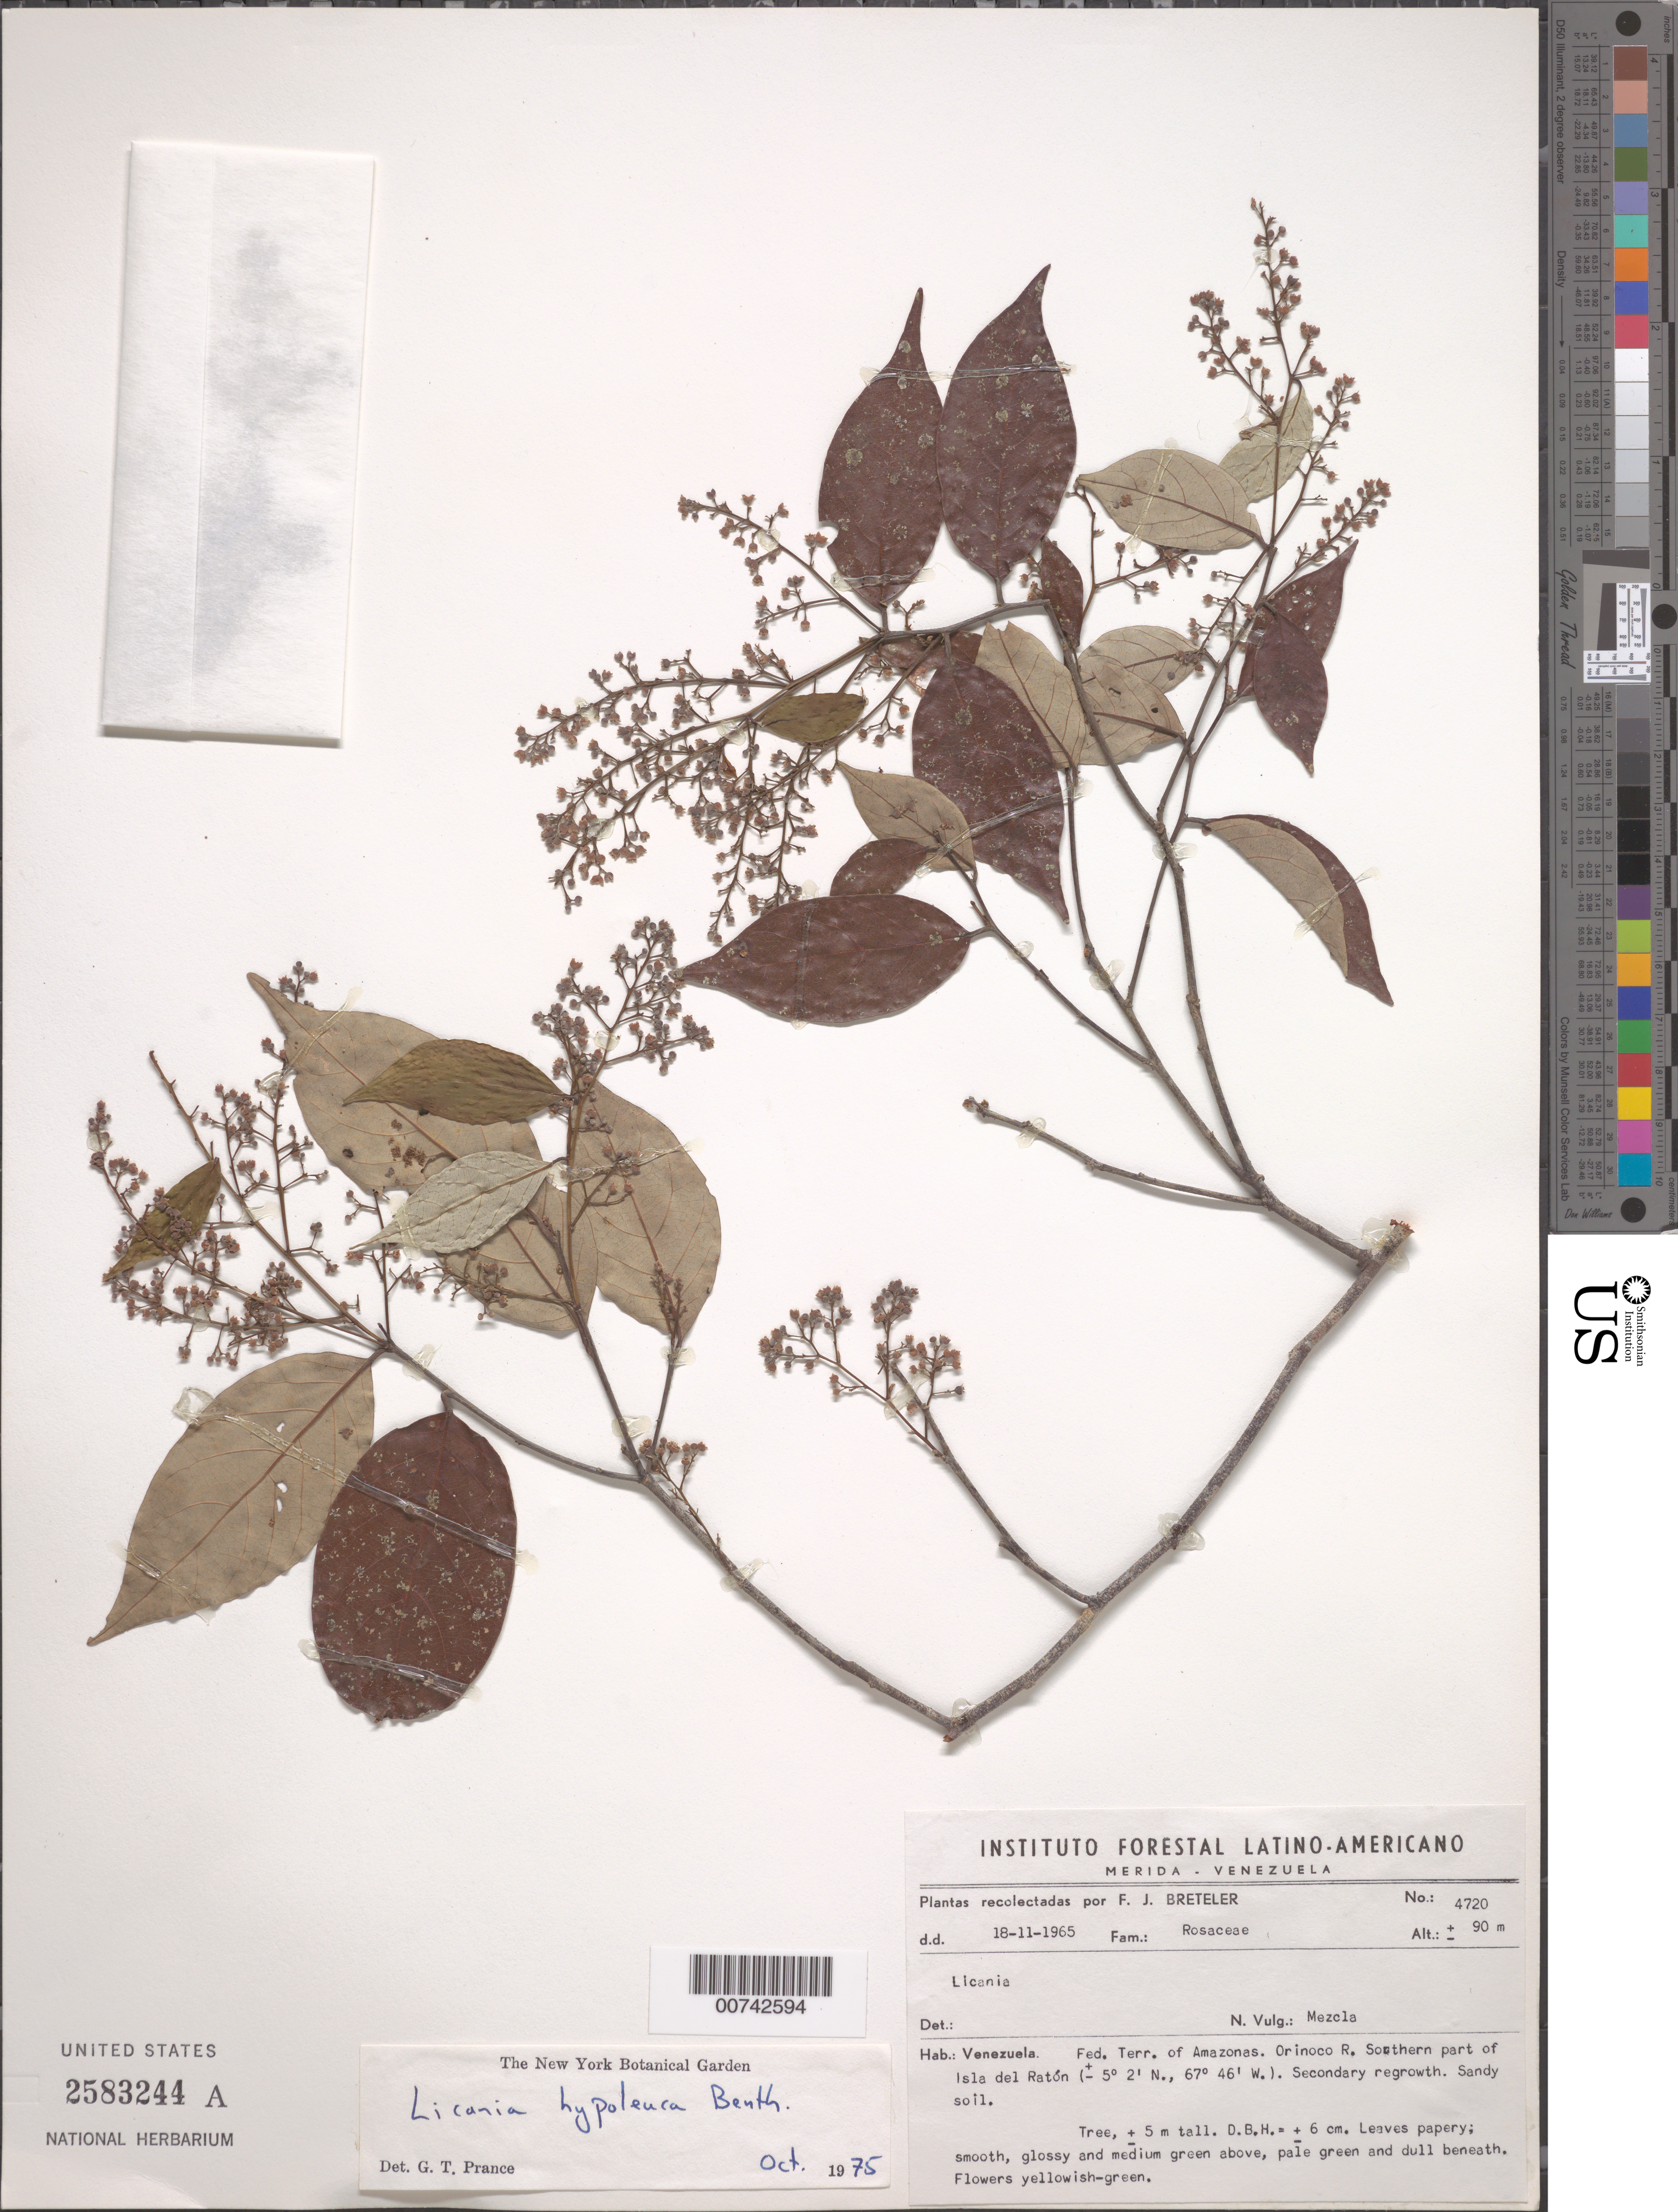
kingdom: Plantae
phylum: Tracheophyta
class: Magnoliopsida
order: Malpighiales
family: Chrysobalanaceae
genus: Licania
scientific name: Licania hypoleuca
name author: Benth.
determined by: Prance, G. T.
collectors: F. J. Breteler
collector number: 4720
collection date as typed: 18-Nov-65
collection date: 1965-11-18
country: Venezuela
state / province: Amazonas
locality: Orinoco R., southern part of Isla del Ratón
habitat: Secondary regrowth, sandy soil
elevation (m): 90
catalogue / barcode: US 2583244